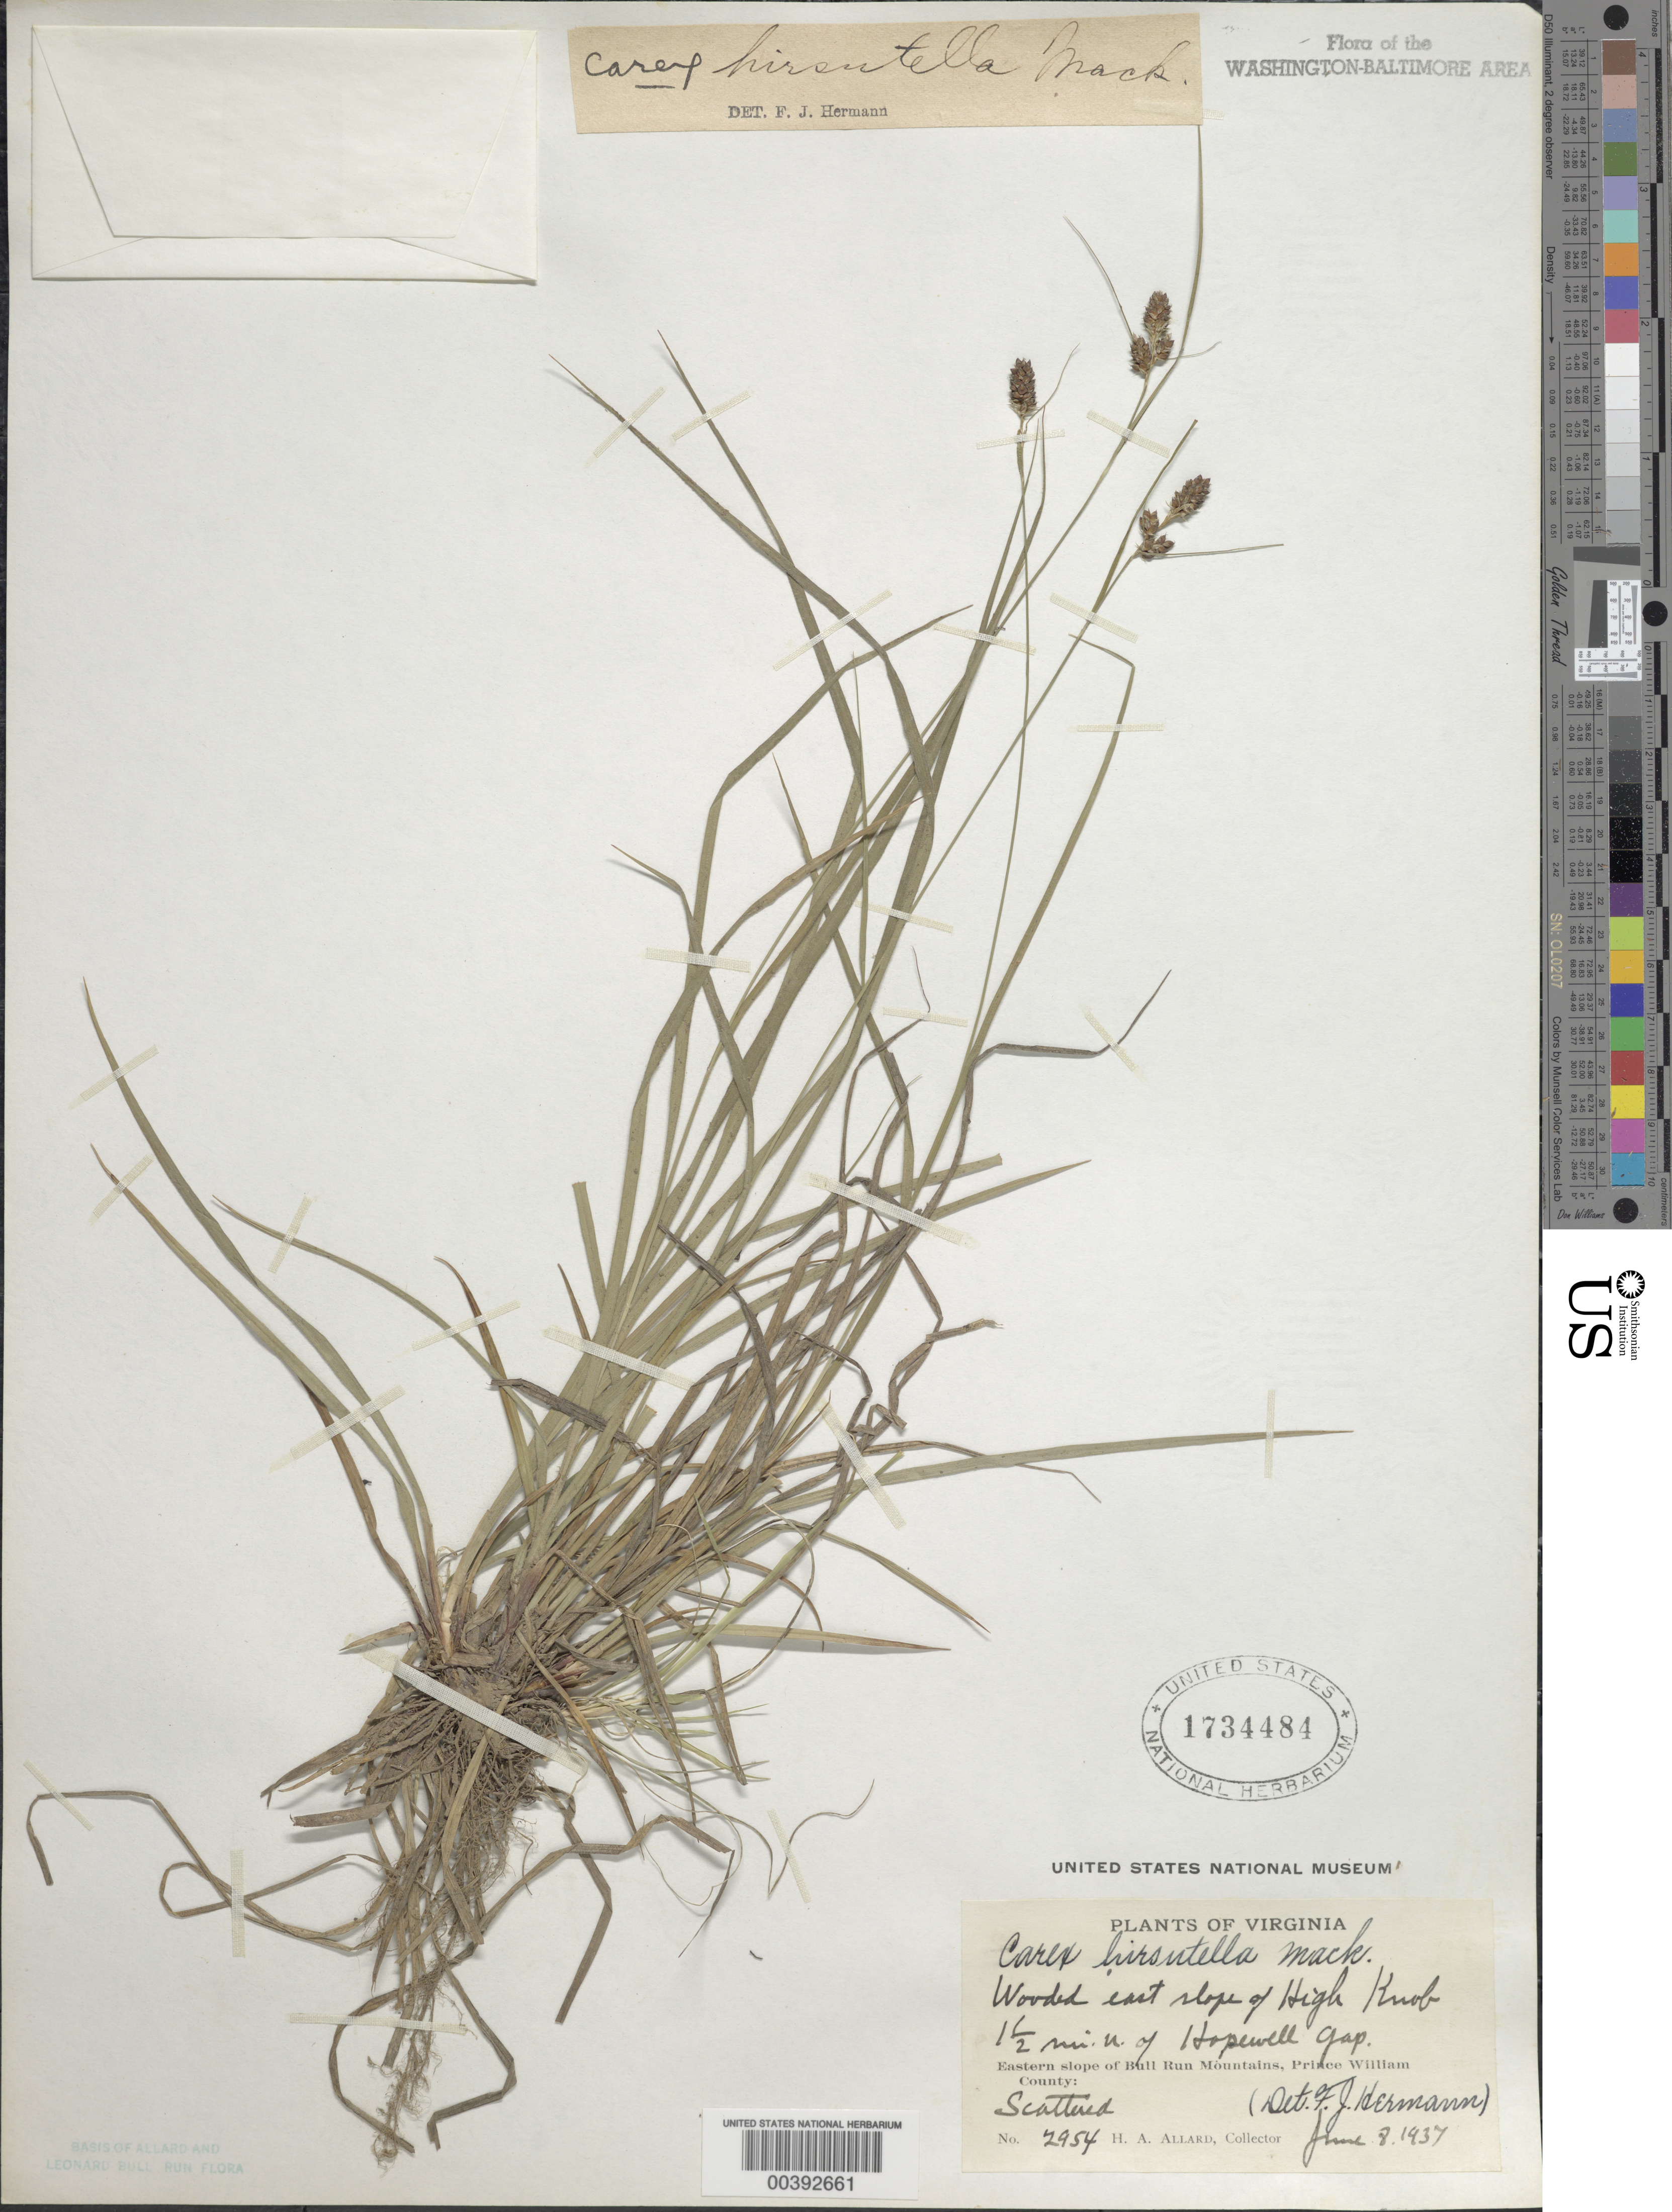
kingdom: Plantae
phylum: Tracheophyta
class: Liliopsida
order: Poales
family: Cyperaceae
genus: Carex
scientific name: Carex hirsutella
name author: Mack.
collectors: H. A. Allard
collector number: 2954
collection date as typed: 08 Jun 1937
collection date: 1937-06-08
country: United States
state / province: Virginia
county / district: Prince William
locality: North of Hopewell Gap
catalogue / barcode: US 1734484